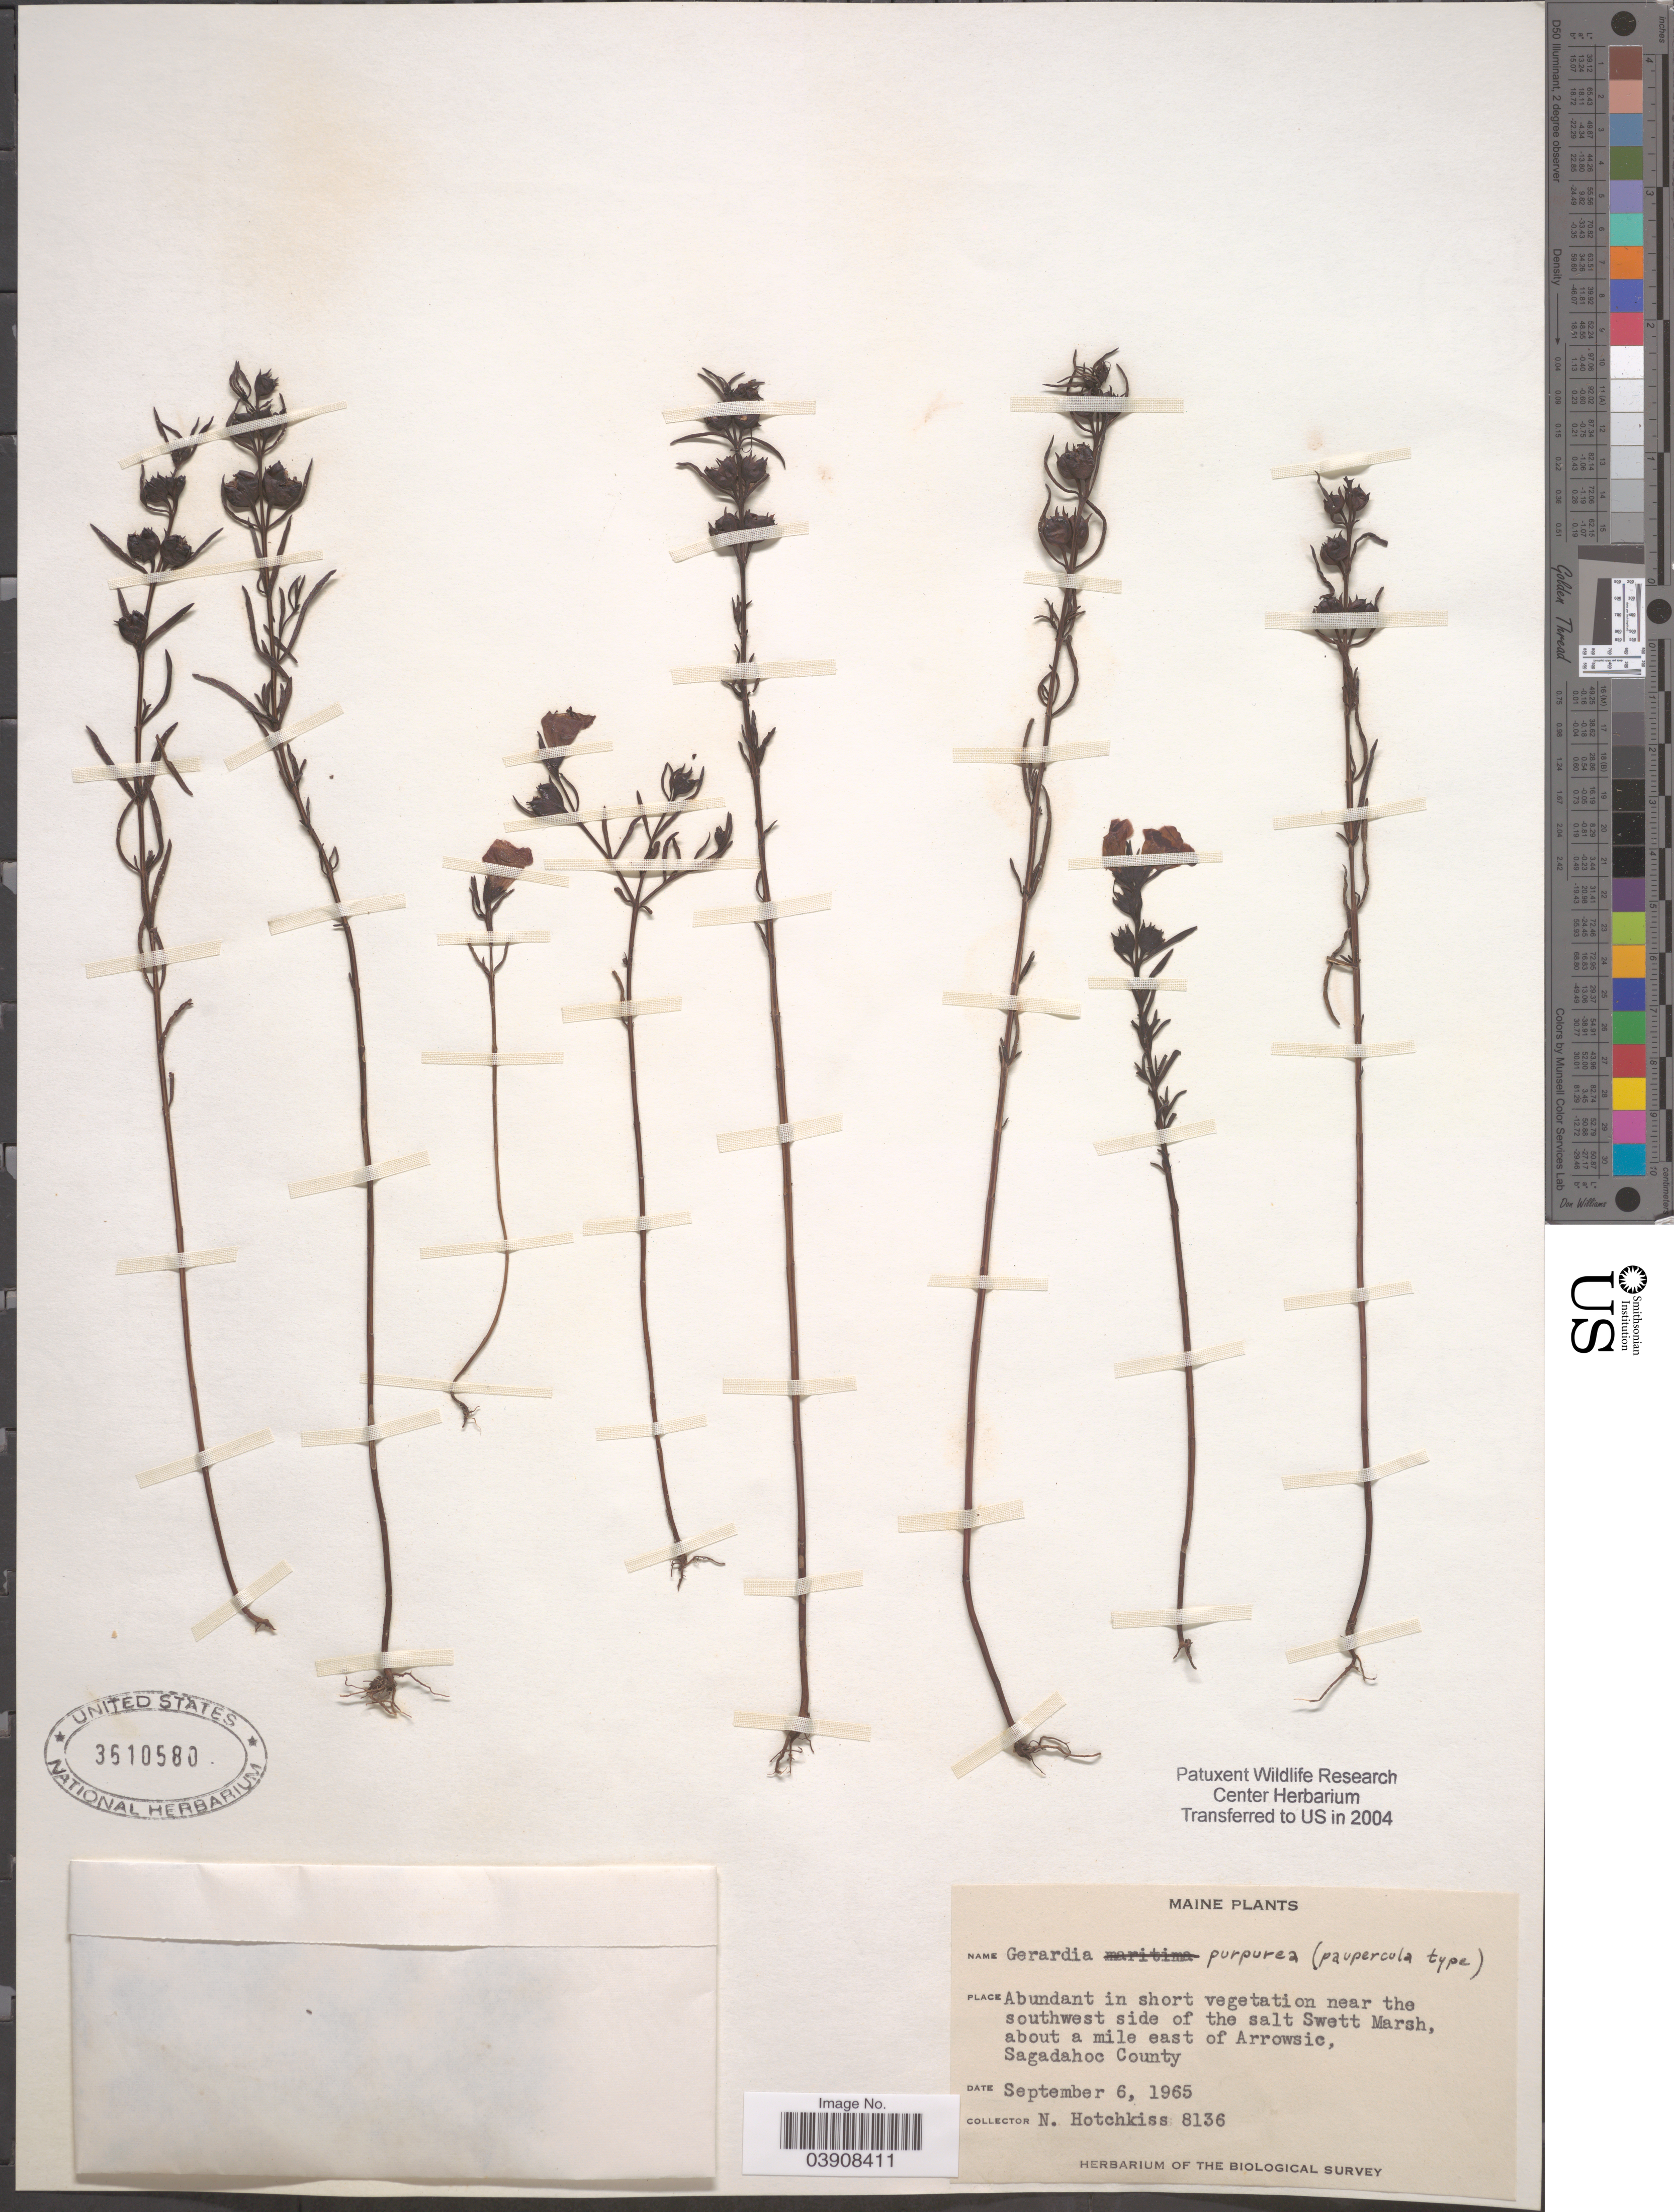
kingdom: Plantae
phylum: Tracheophyta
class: Magnoliopsida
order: Lamiales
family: Orobanchaceae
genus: Agalinis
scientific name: Agalinis purpurea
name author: (L.) Pennell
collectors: N. Hotchkiss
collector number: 8136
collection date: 1965-09-06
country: United States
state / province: Maine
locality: Near the southwest side of the salt Swett Marsh, about a mile east of Arrowsic, Sagadahoc County.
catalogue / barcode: US 3610580